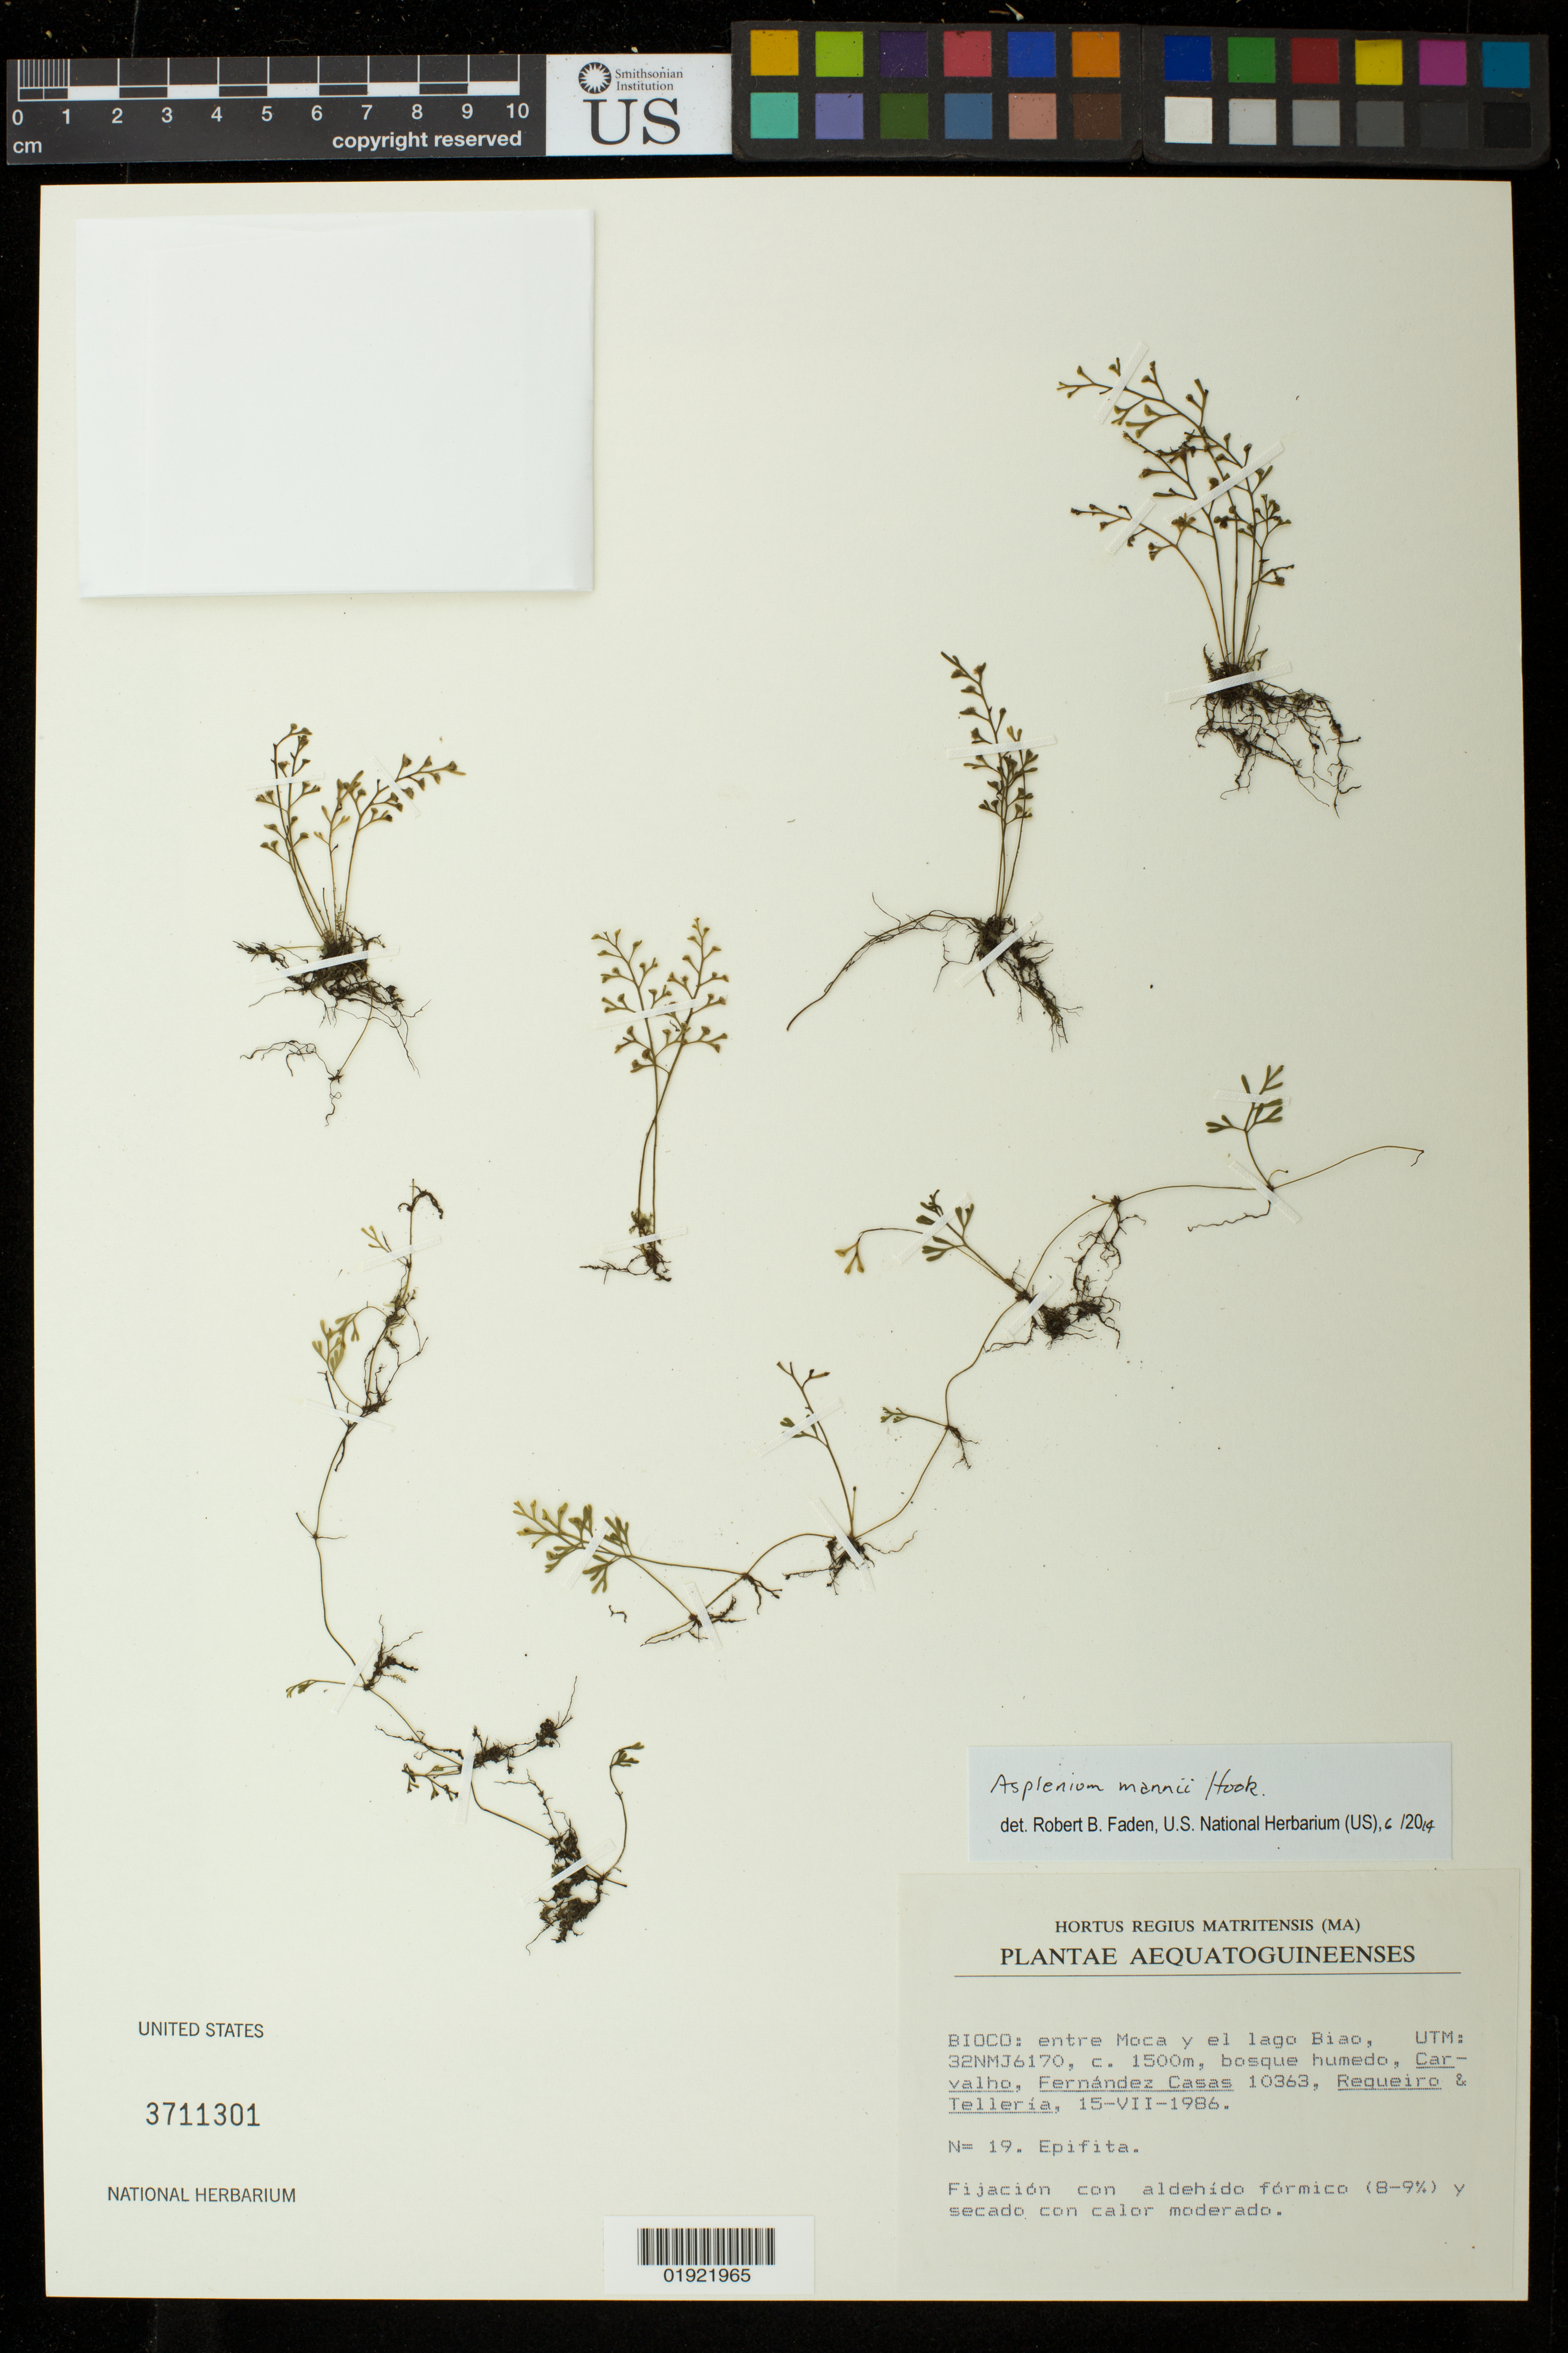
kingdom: Plantae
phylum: Tracheophyta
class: Polypodiopsida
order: Polypodiales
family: Aspleniaceae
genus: Asplenium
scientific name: Asplenium mannii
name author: Hook.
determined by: Faden, Robert B., (US), Smithsonian Institution - National Museum of Natural History (UNITED STATES)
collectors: Carvalho, --, F. Casas, Requeiro, -- & -. Telleria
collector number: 10363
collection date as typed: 15-VII-1986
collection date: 1986-07-15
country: Equatorial Guinea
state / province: Bioko Norte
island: Bioko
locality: entre Moca y el lago Biao, UTM:32NMJ6170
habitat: bosque humedo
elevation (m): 1500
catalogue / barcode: US 3711301